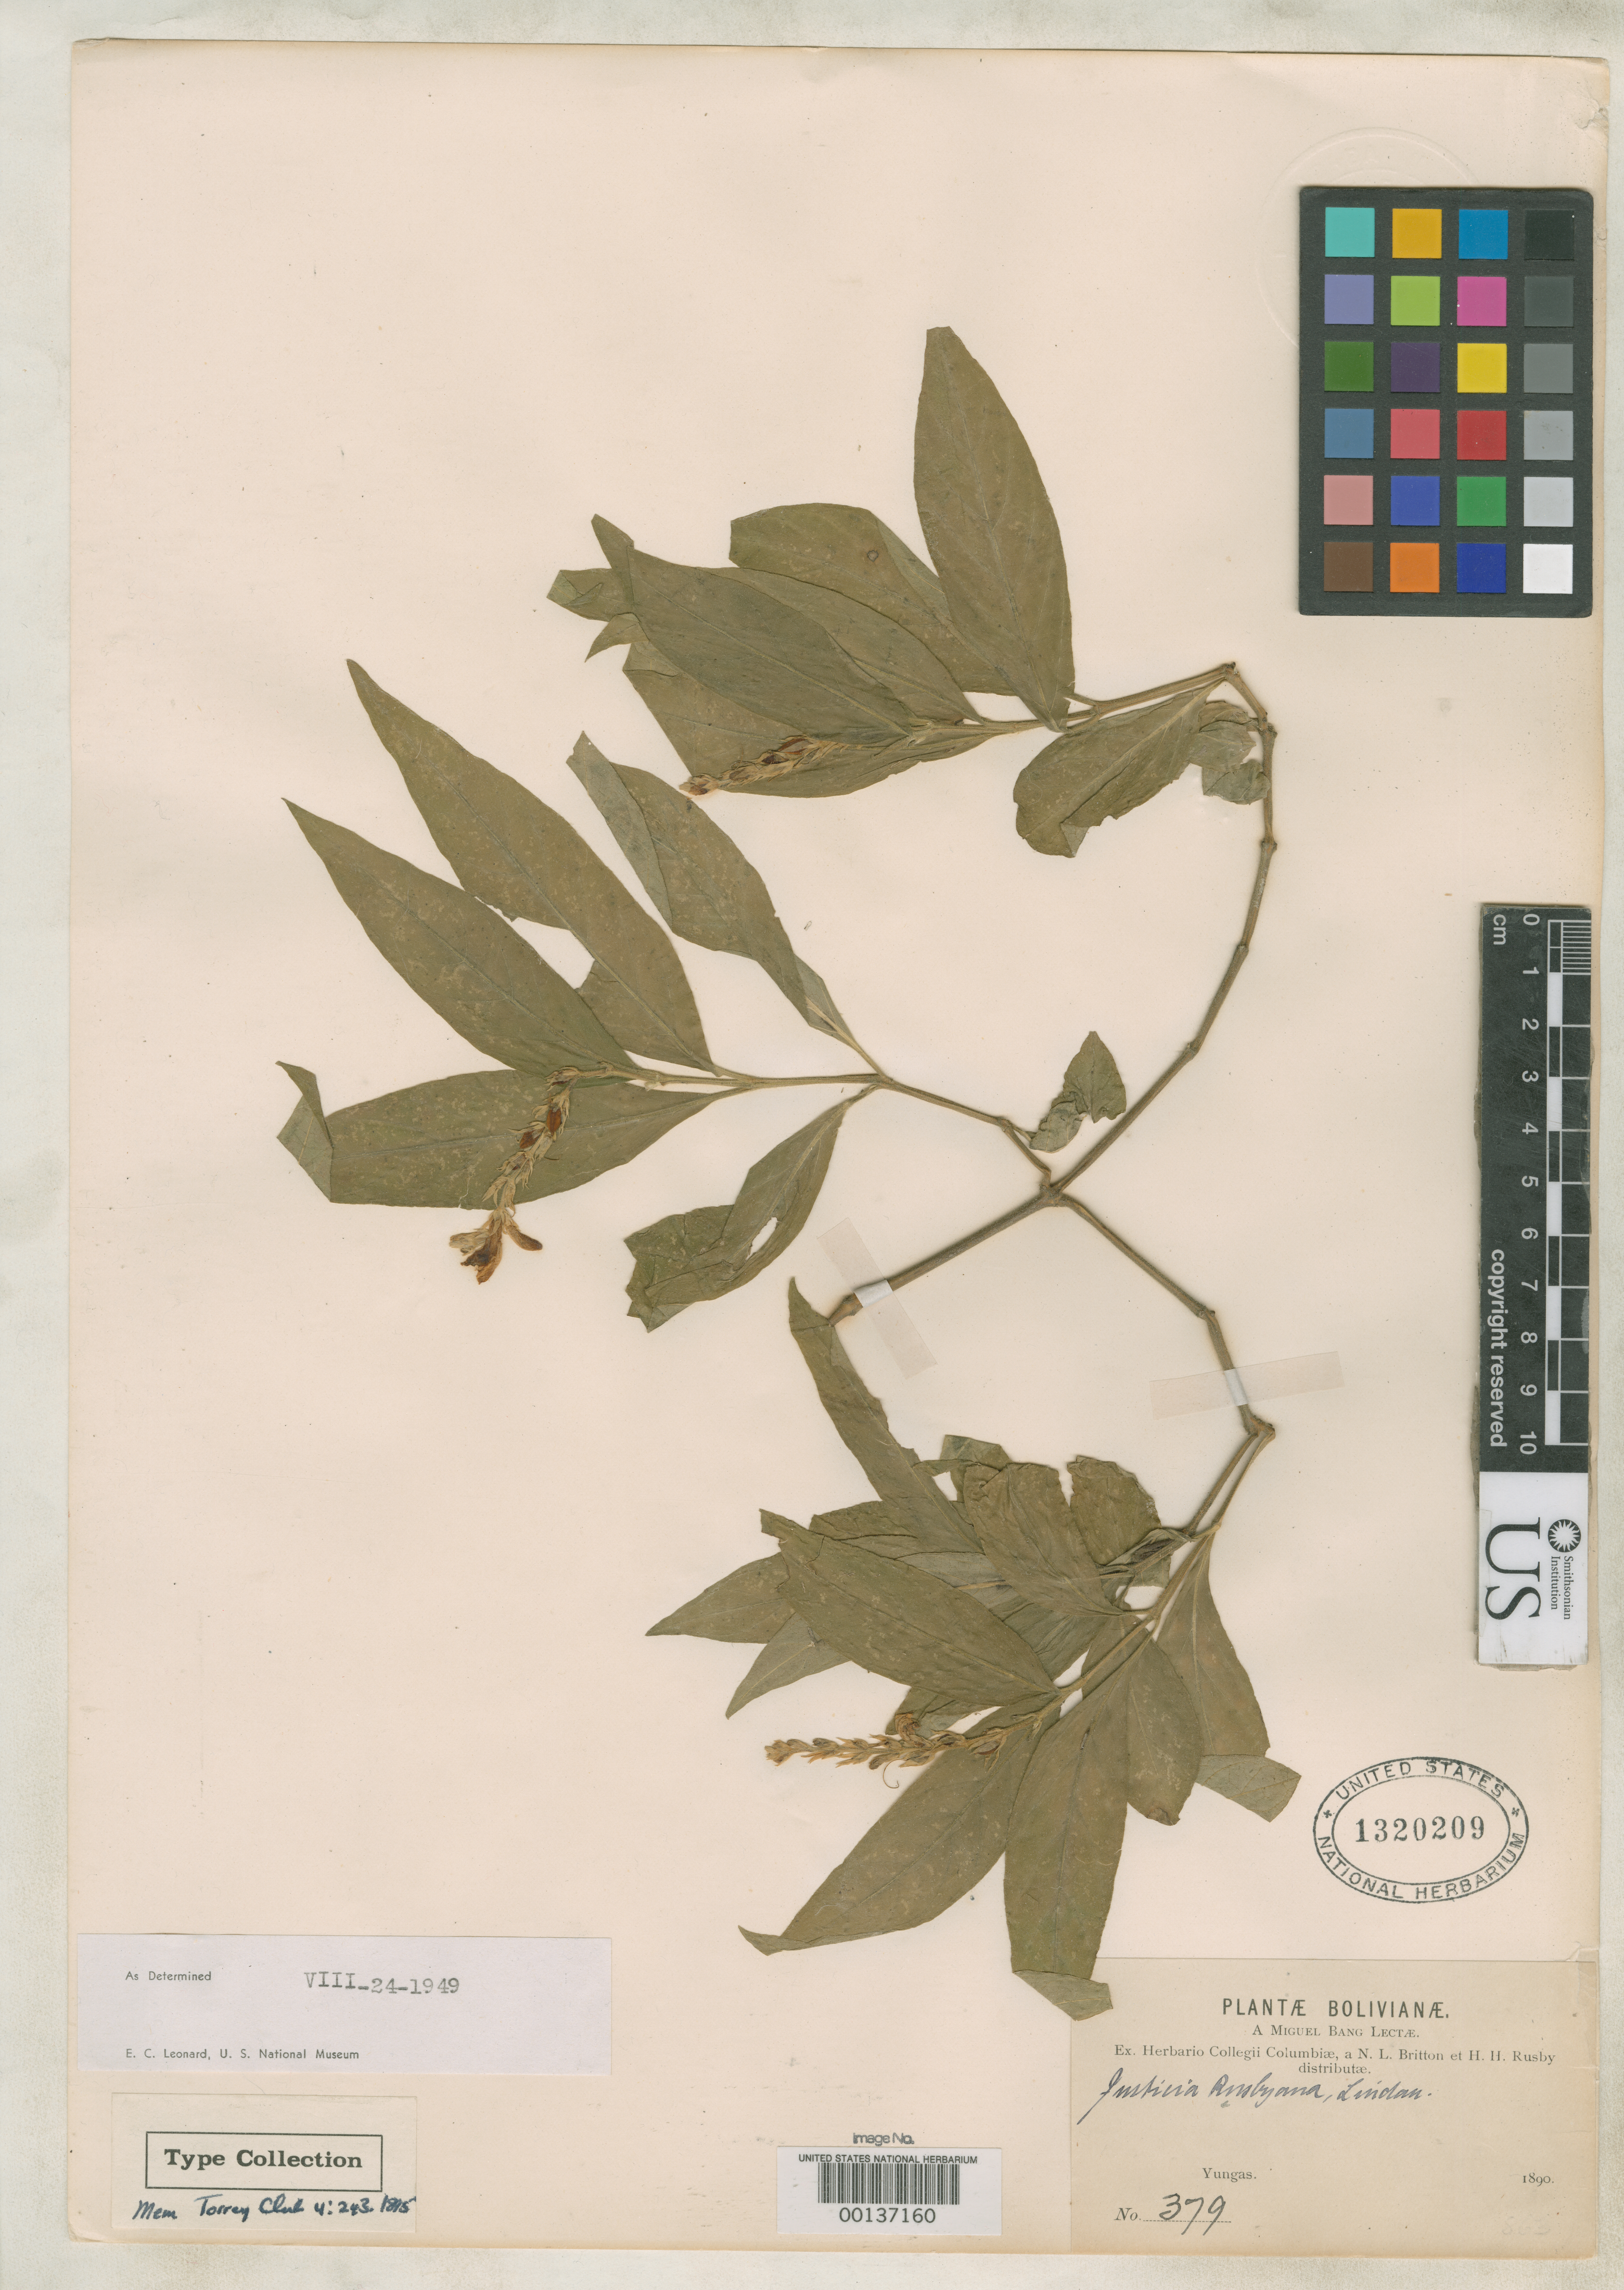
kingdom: Plantae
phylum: Tracheophyta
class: Magnoliopsida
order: Lamiales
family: Acanthaceae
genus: Justicia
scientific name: Justicia rusbyana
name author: Lindau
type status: Isotype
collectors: M. Bang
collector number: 379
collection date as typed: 1890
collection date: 1890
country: Bolivia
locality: Yungas.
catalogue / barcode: US 1320209